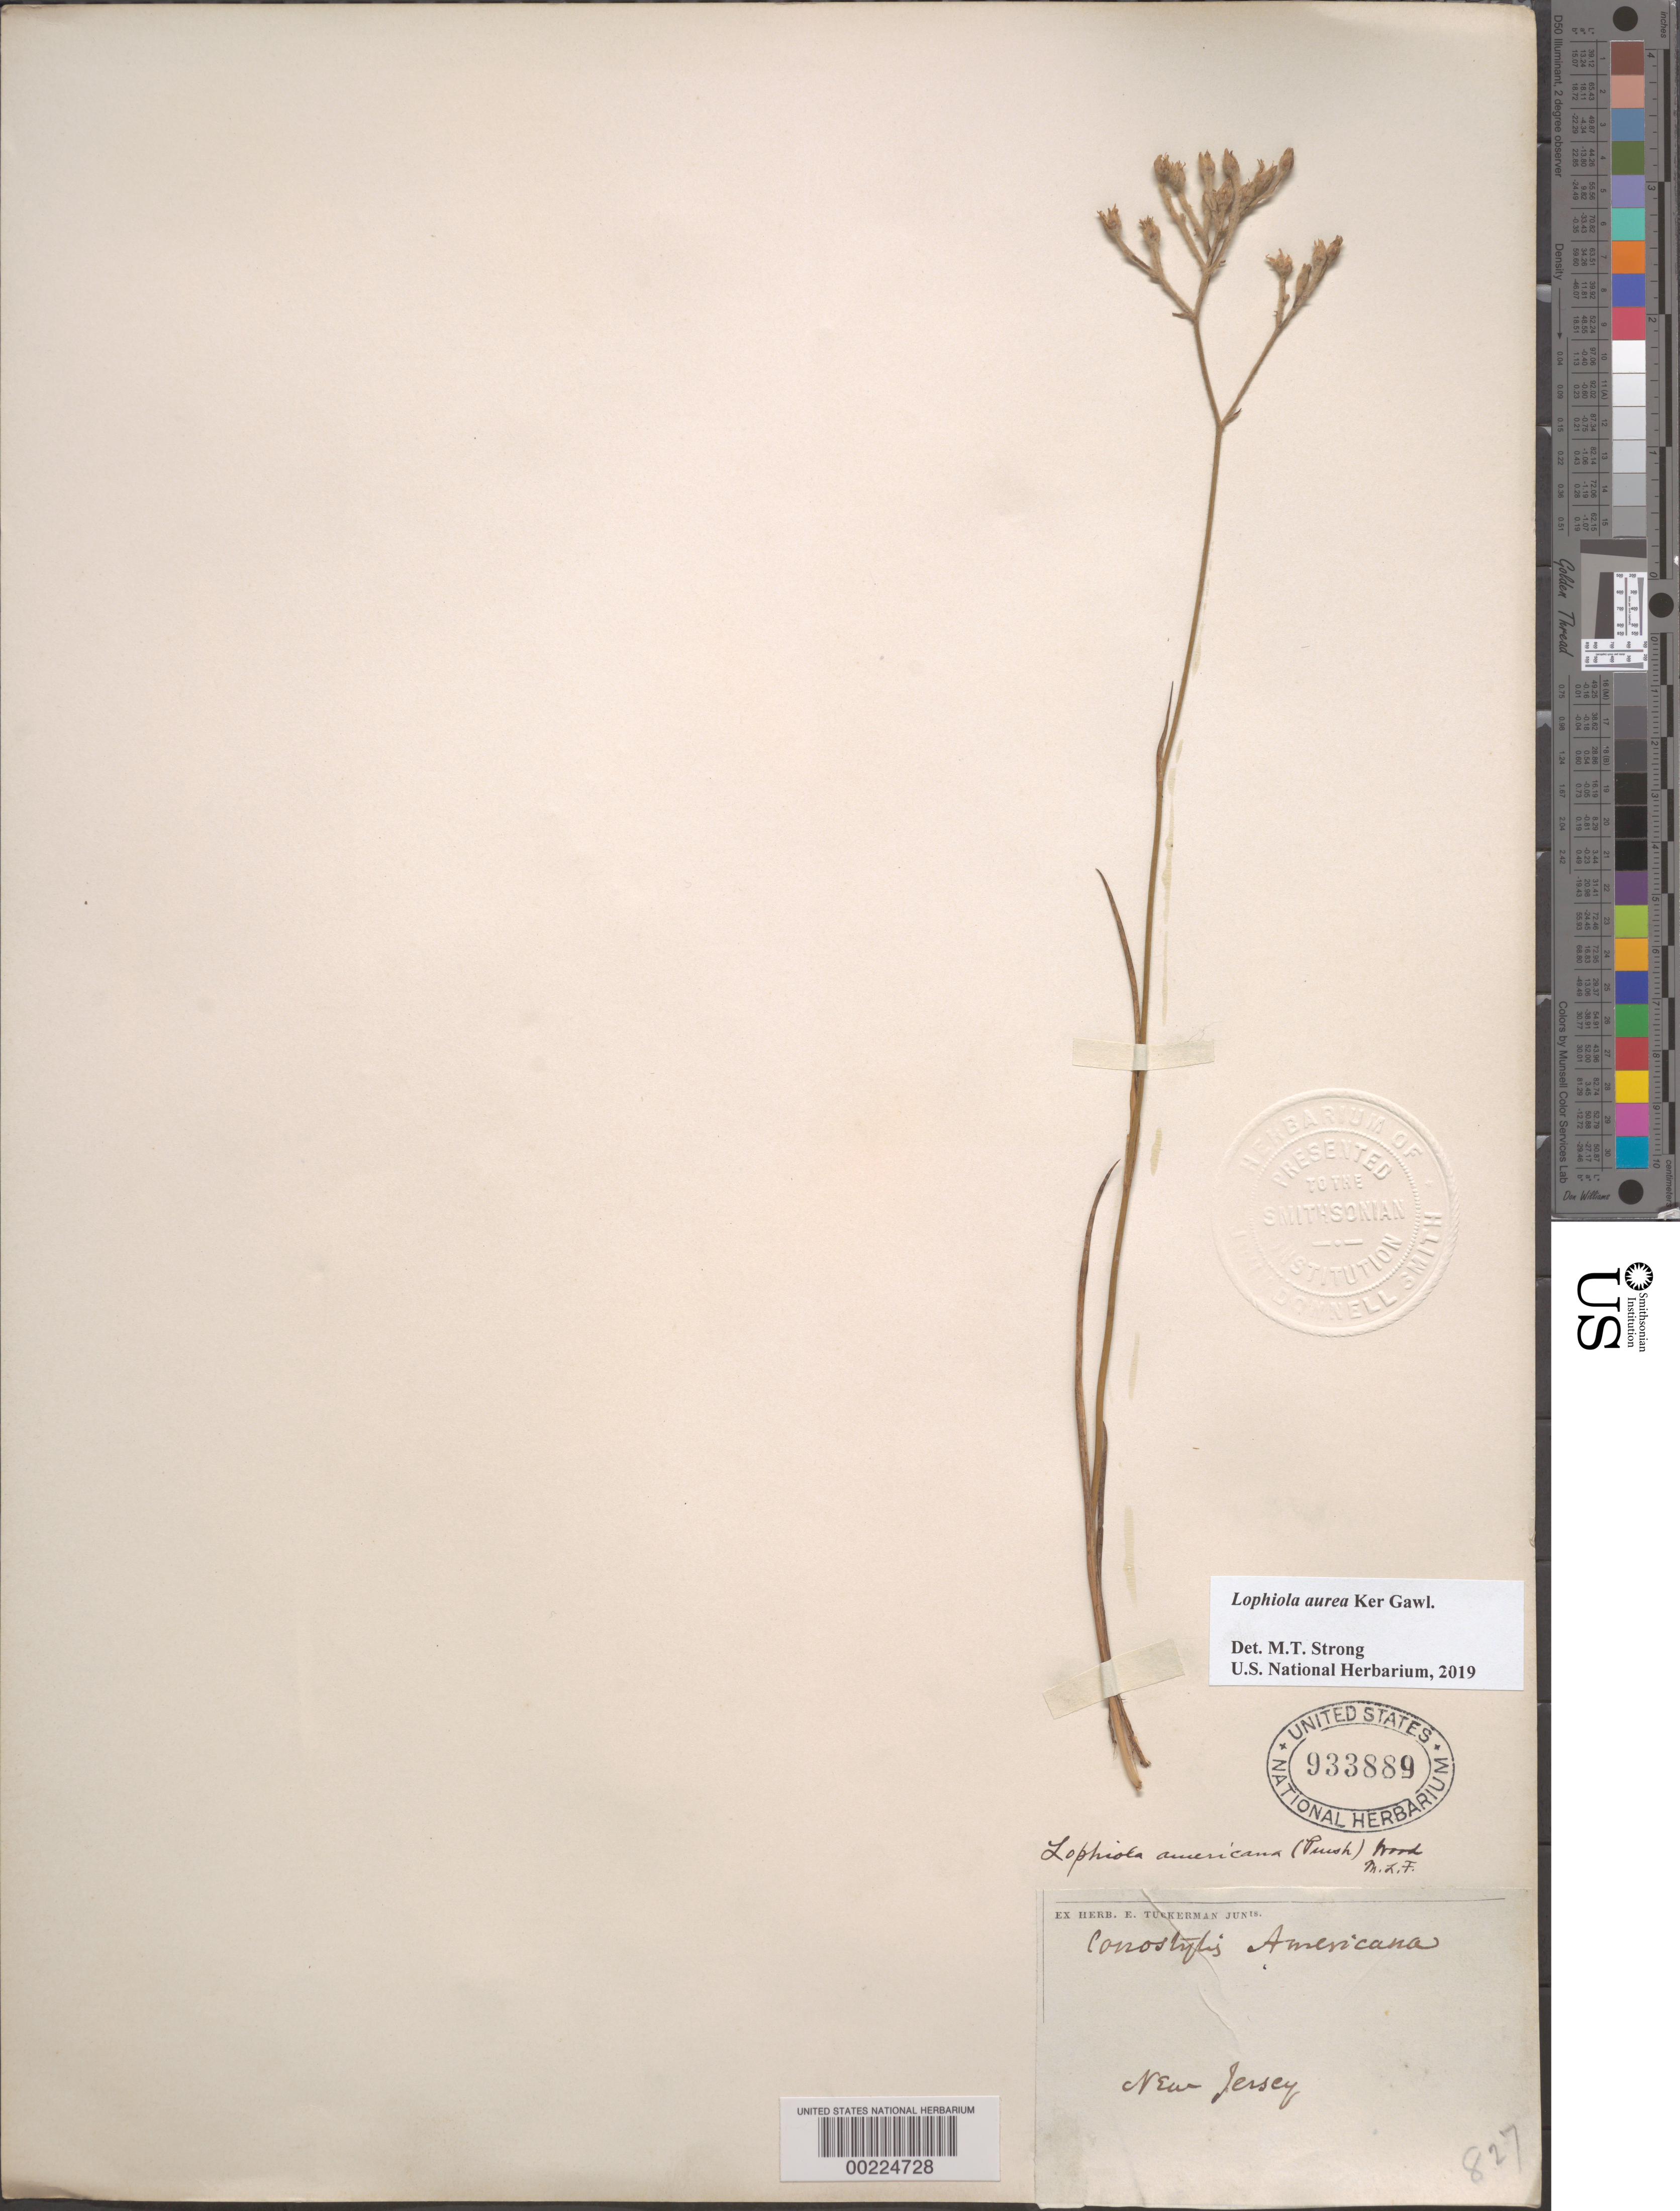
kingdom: Plantae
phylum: Tracheophyta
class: Liliopsida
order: Dioscoreales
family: Nartheciaceae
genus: Lophiola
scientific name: Lophiola aurea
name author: Ker Gawl.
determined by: Strong, Mark T., (BOT), Smithsonian Institution - National Museum of Natural History (UNITED STATES)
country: United States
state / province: New Jersey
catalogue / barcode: US 933889